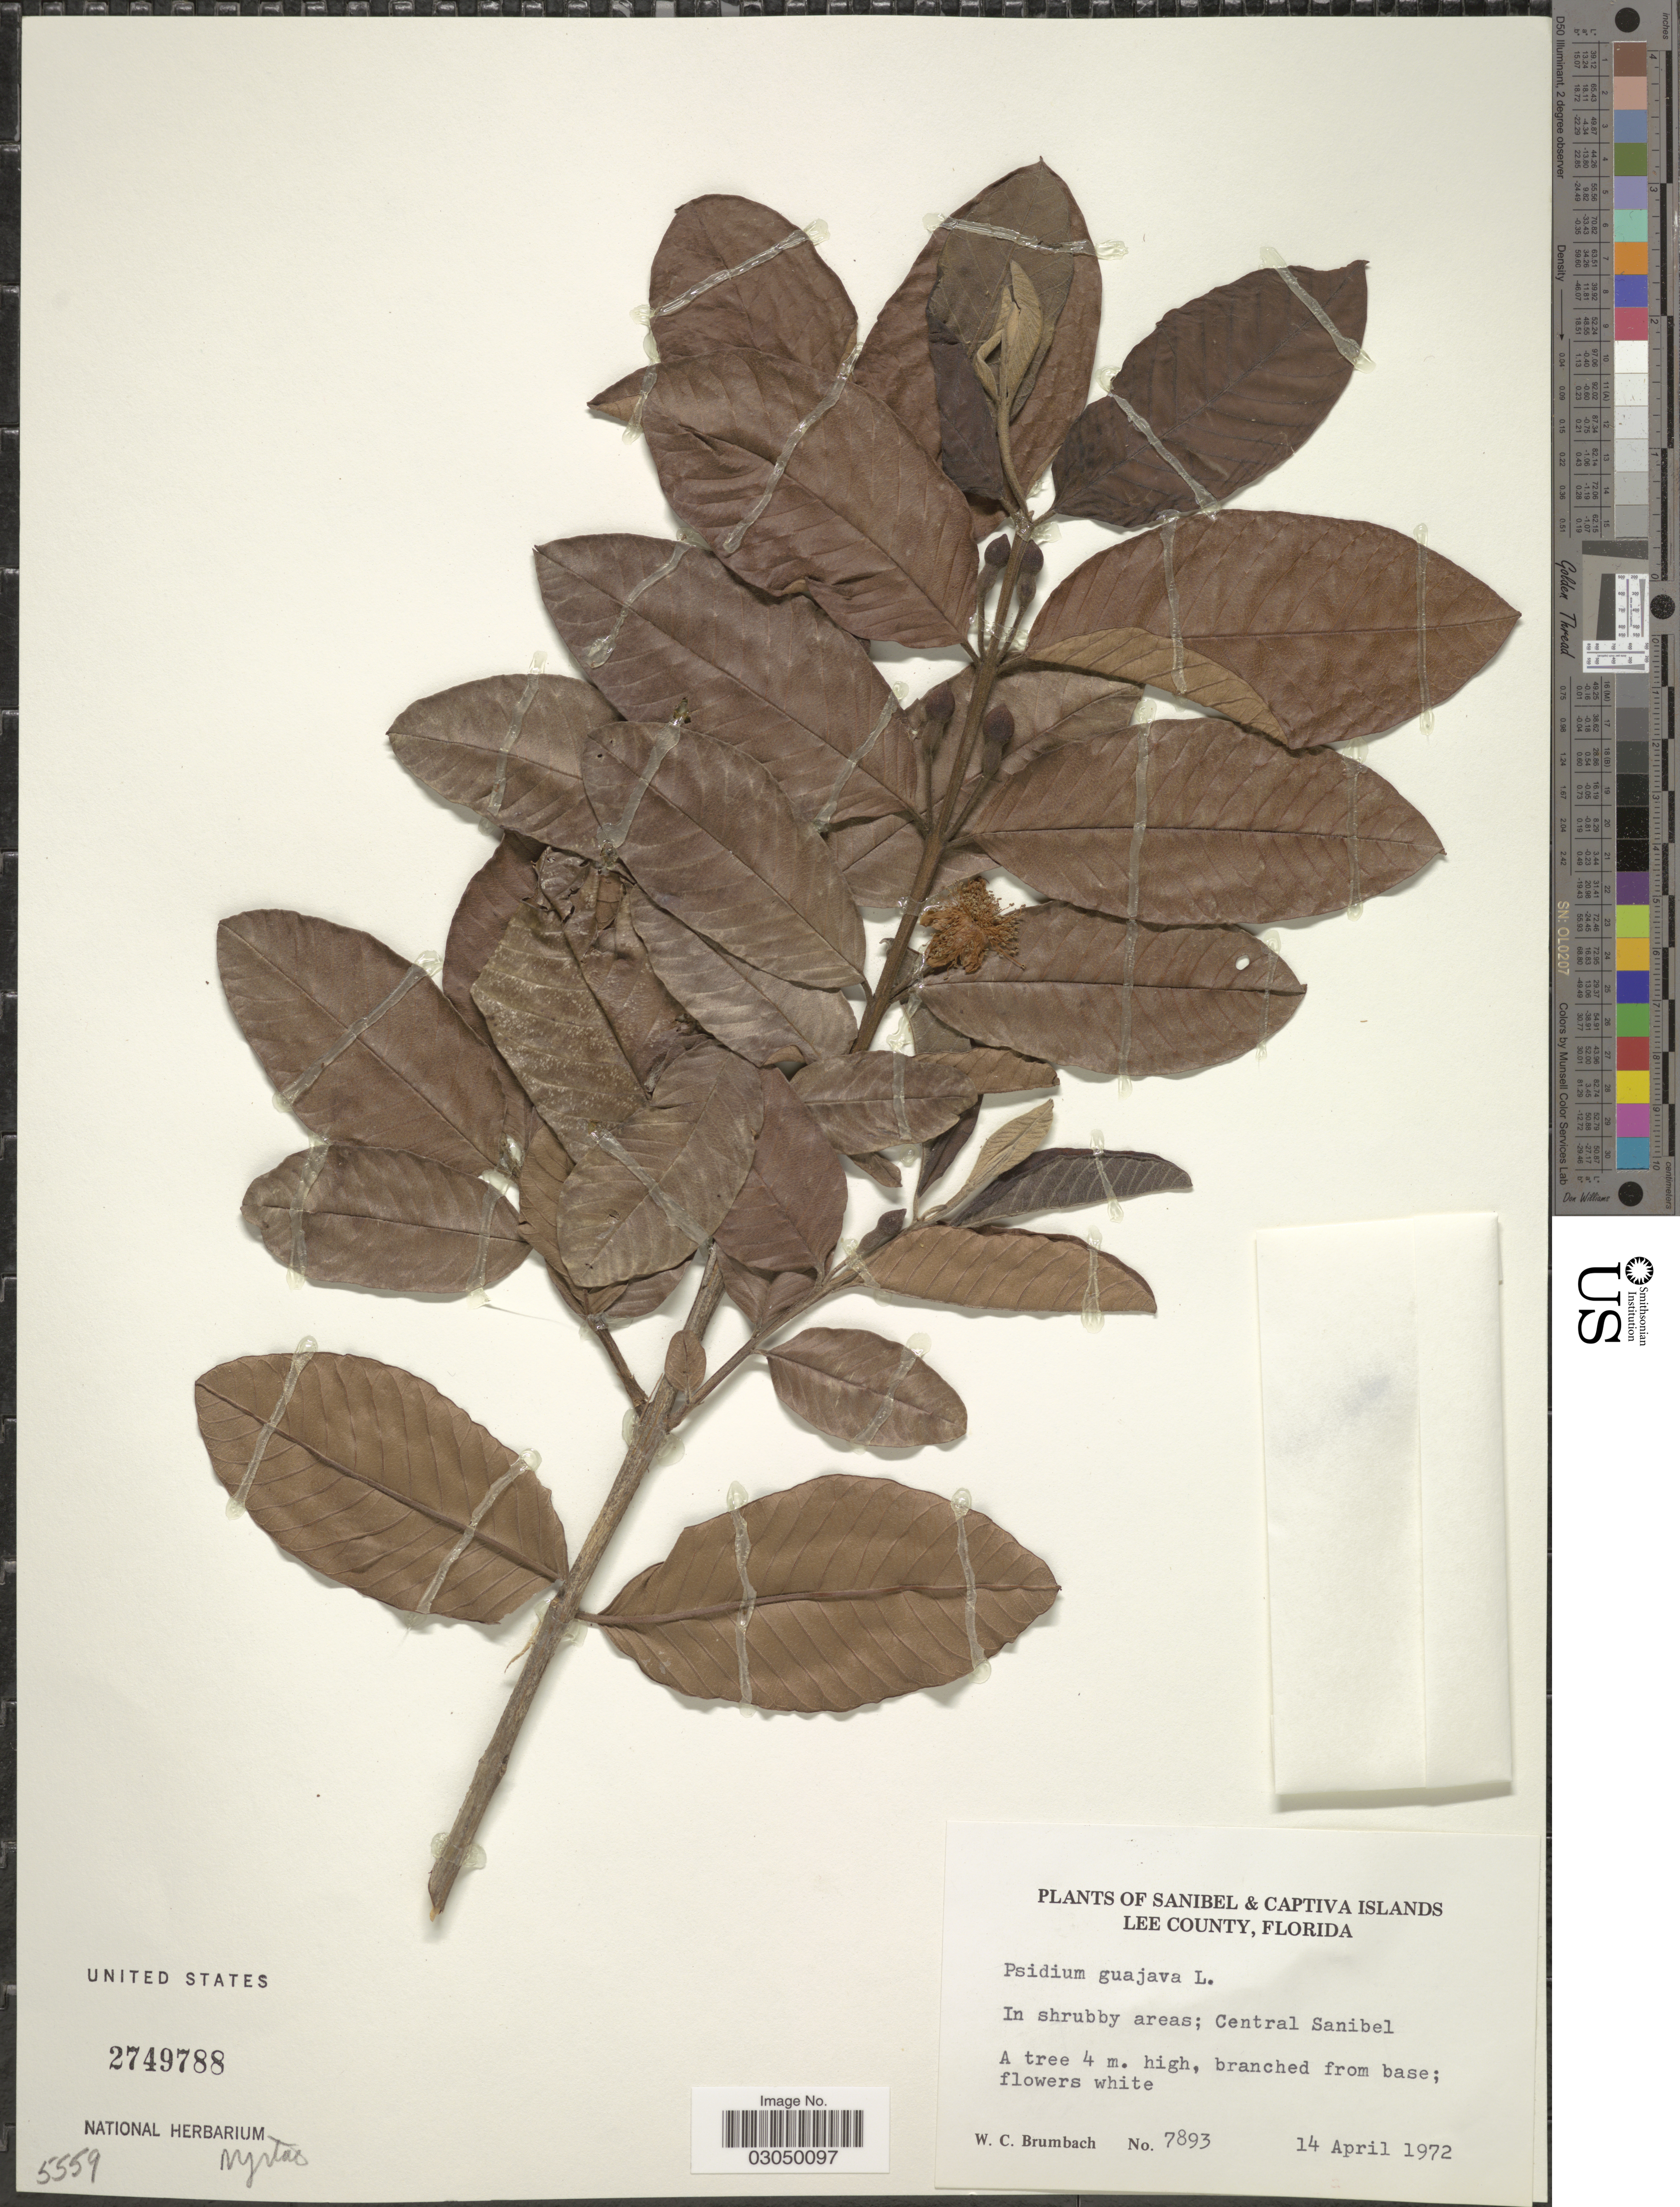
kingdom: Plantae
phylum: Tracheophyta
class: Magnoliopsida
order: Myrtales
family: Myrtaceae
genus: Psidium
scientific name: Psidium guayava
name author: Raddi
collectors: W. C. Brumbach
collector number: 7893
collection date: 1972-04-14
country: United States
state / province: Florida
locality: Sanibel & Captiva Islands. Lee County. Central Sanibel.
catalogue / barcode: US 2749788